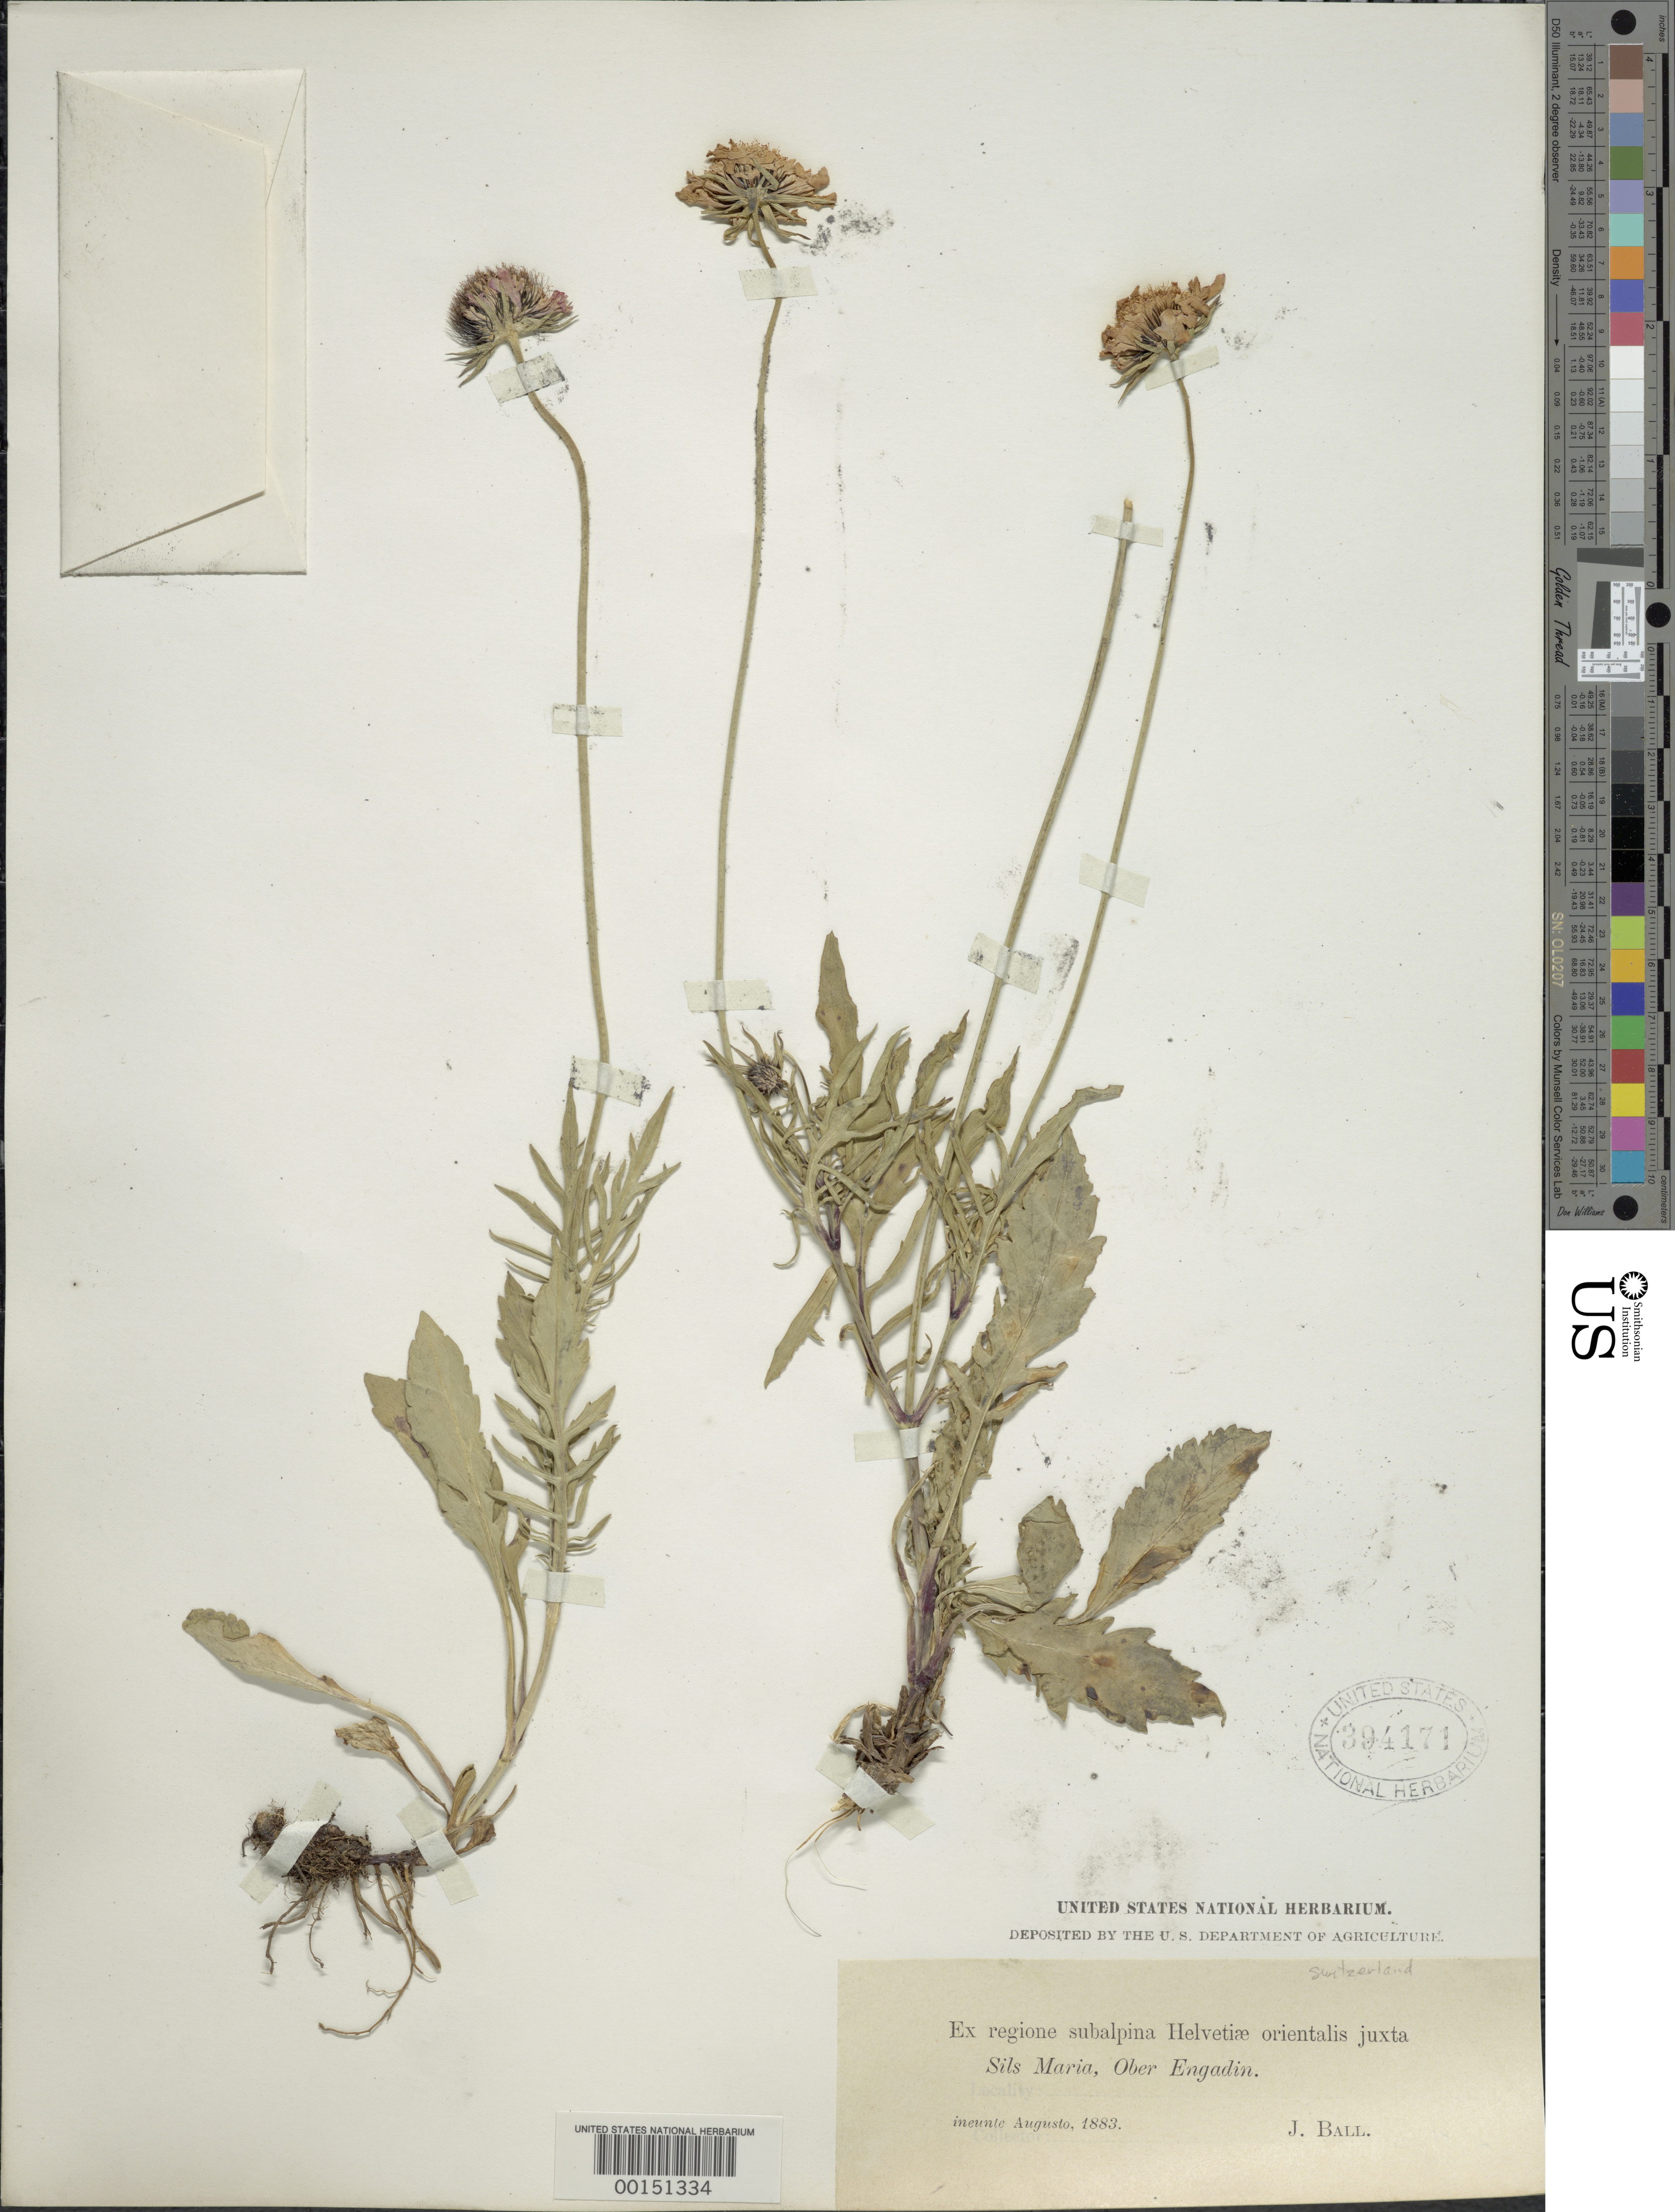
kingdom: Plantae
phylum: Tracheophyta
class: Magnoliopsida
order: Dipsacales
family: Caprifoliaceae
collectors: J. Ball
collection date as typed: Aug 1883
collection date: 1883-08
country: Switzerland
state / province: Graubünden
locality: Sils Maria (Segl-Maria), over Engadin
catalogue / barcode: US 394171